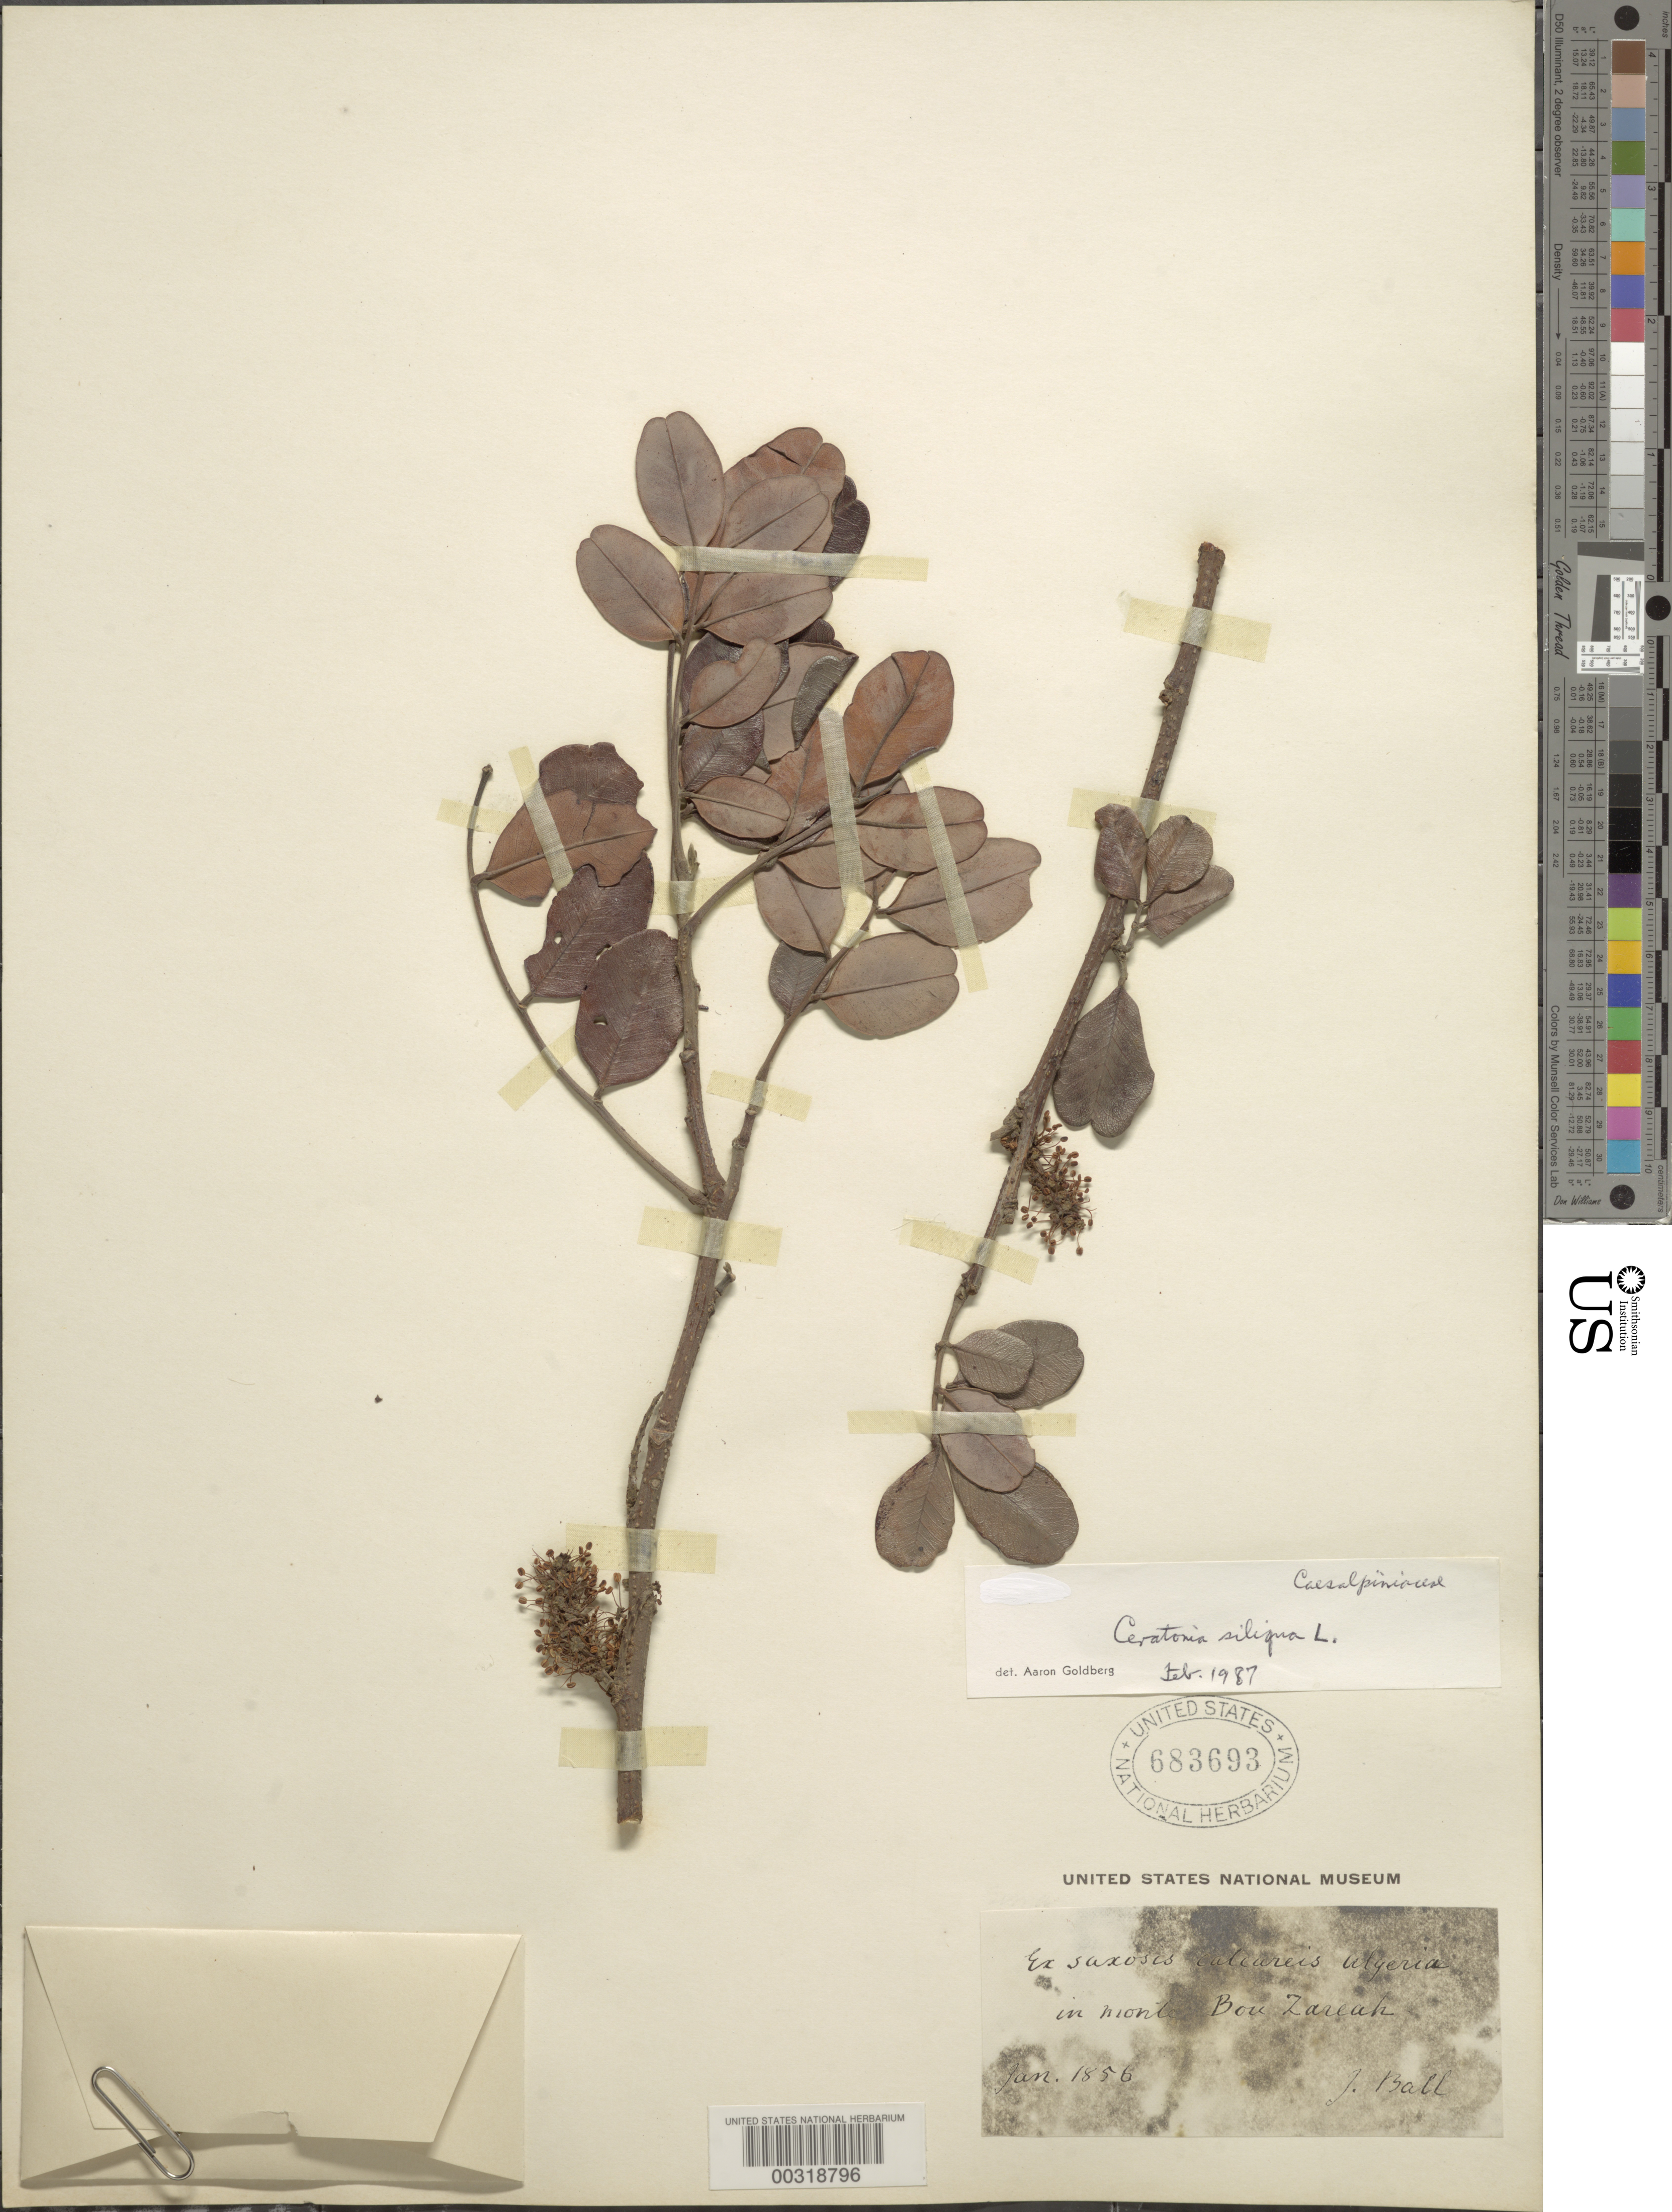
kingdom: Plantae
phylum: Tracheophyta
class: Magnoliopsida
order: Fabales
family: Fabaceae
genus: Ceratonia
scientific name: Ceratonia siliqua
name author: L.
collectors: J. Ball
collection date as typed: Jan 1856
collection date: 1856-01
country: Algeria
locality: Bou Zareak Mountain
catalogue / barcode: US 683693